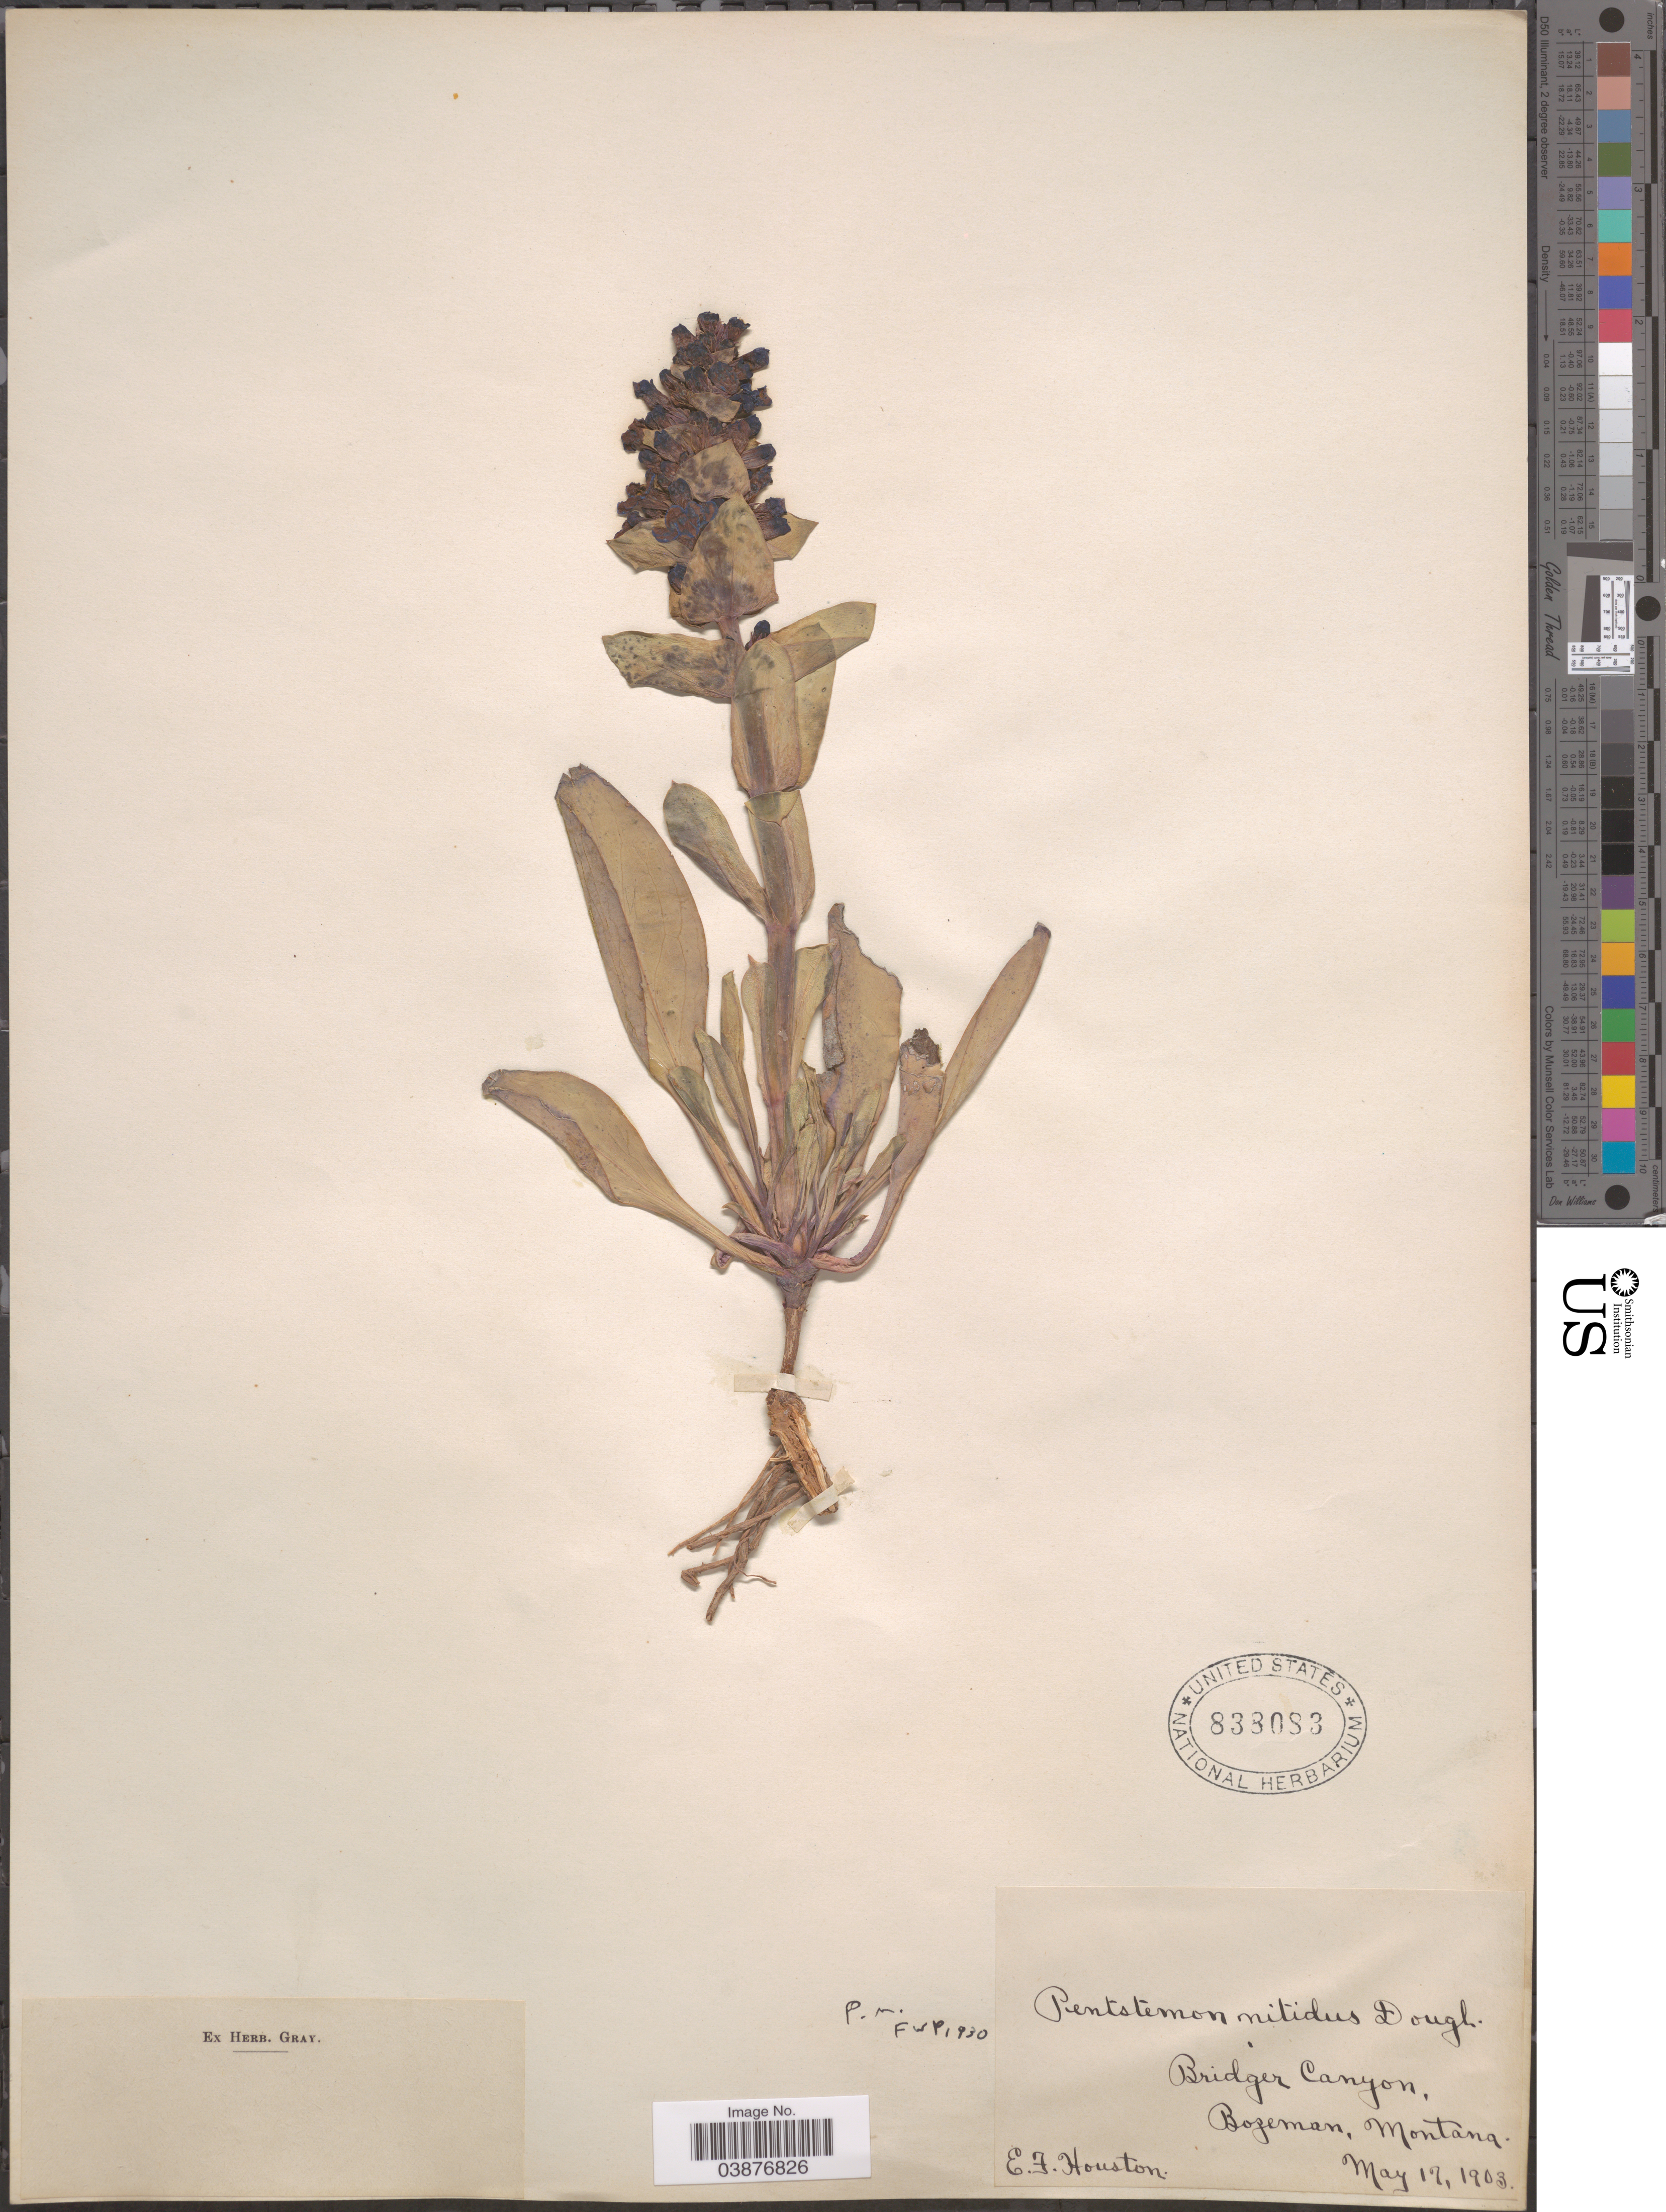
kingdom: Plantae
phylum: Tracheophyta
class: Magnoliopsida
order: Lamiales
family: Plantaginaceae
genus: Penstemon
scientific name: Penstemon nitidus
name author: Douglas ex Benth.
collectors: E. Houston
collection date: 1903-05-17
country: United States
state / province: Montana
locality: Bridger Canyon, Bozeman.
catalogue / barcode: US 838083